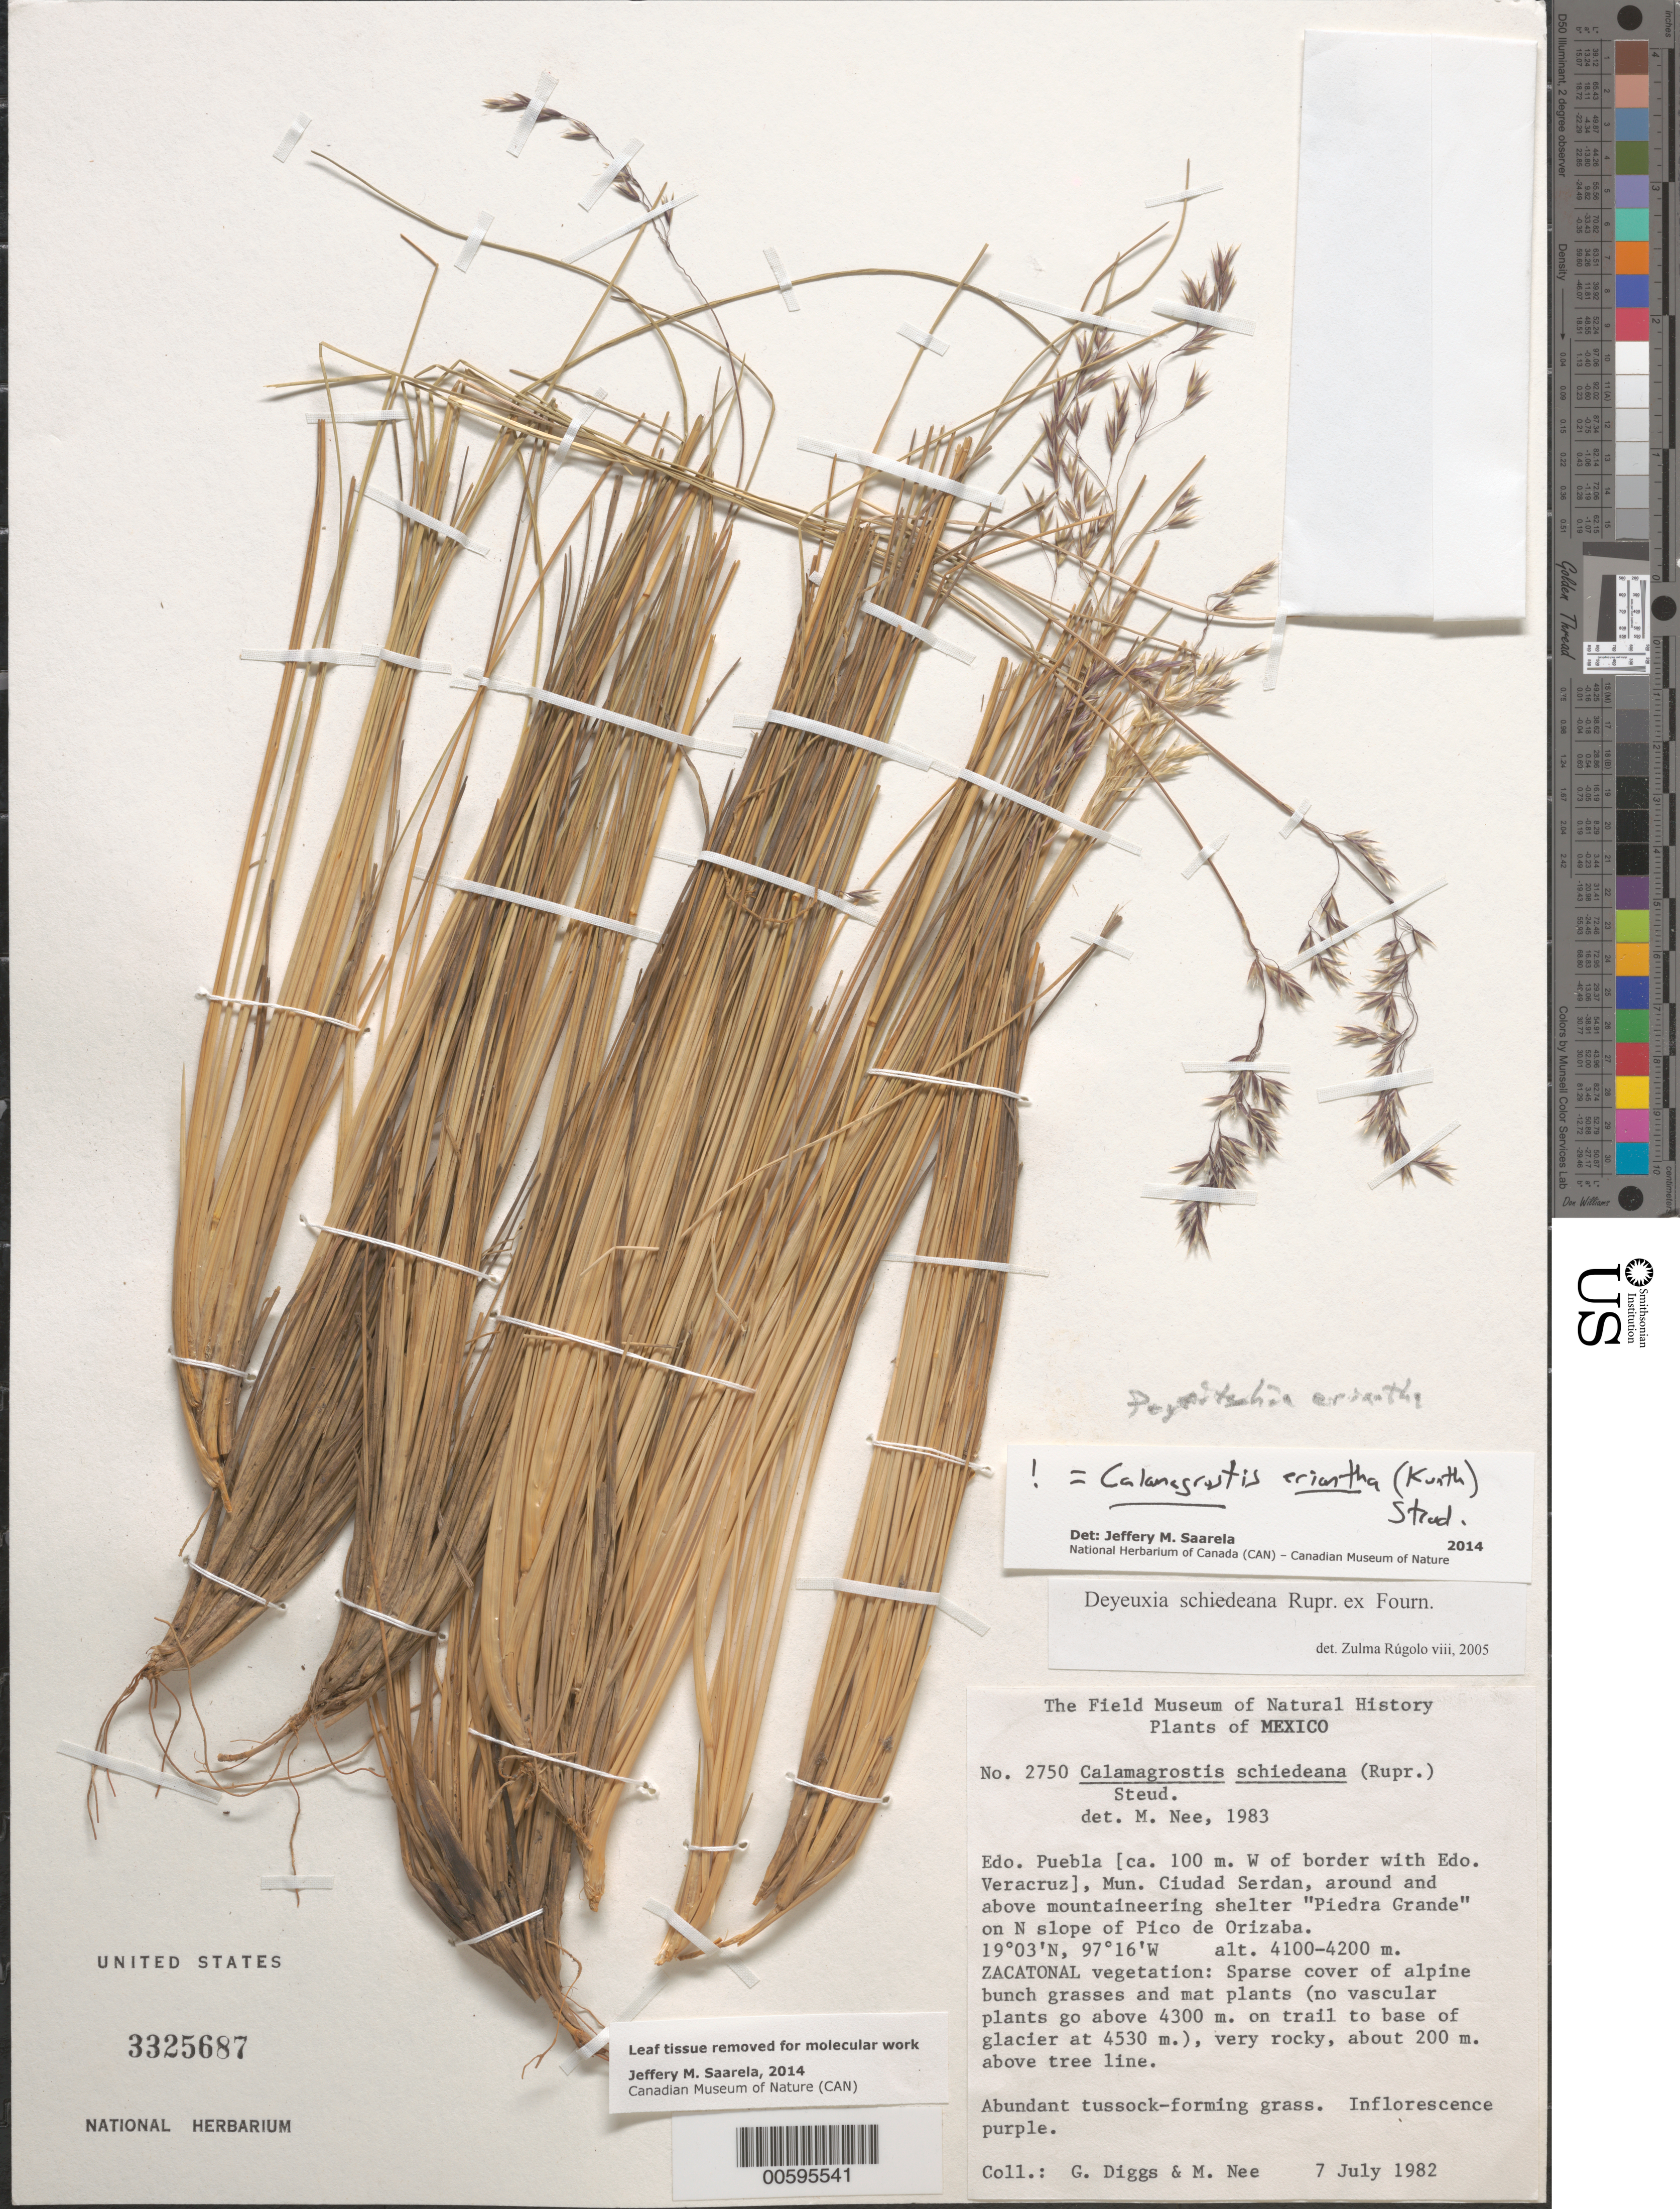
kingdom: Plantae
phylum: Tracheophyta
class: Liliopsida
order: Poales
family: Poaceae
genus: Calamagrostis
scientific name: Calamagrostis eriantha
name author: (Kunth) Steud.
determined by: Saarela, J. M., (CAN), Canadian Museum of Nature (CANADA)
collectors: G. Diggs et al.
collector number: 2750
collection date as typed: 7 Jul 1982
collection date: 1982-07-07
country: Mexico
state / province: Puebla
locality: [ca 100 m W of border w/Veracruz], Mun Ciudad Serdan, around & above mountaineering shelter "Piedra Grande" on N slope of Pico de Orizaba.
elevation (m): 4100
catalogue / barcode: US 3325687